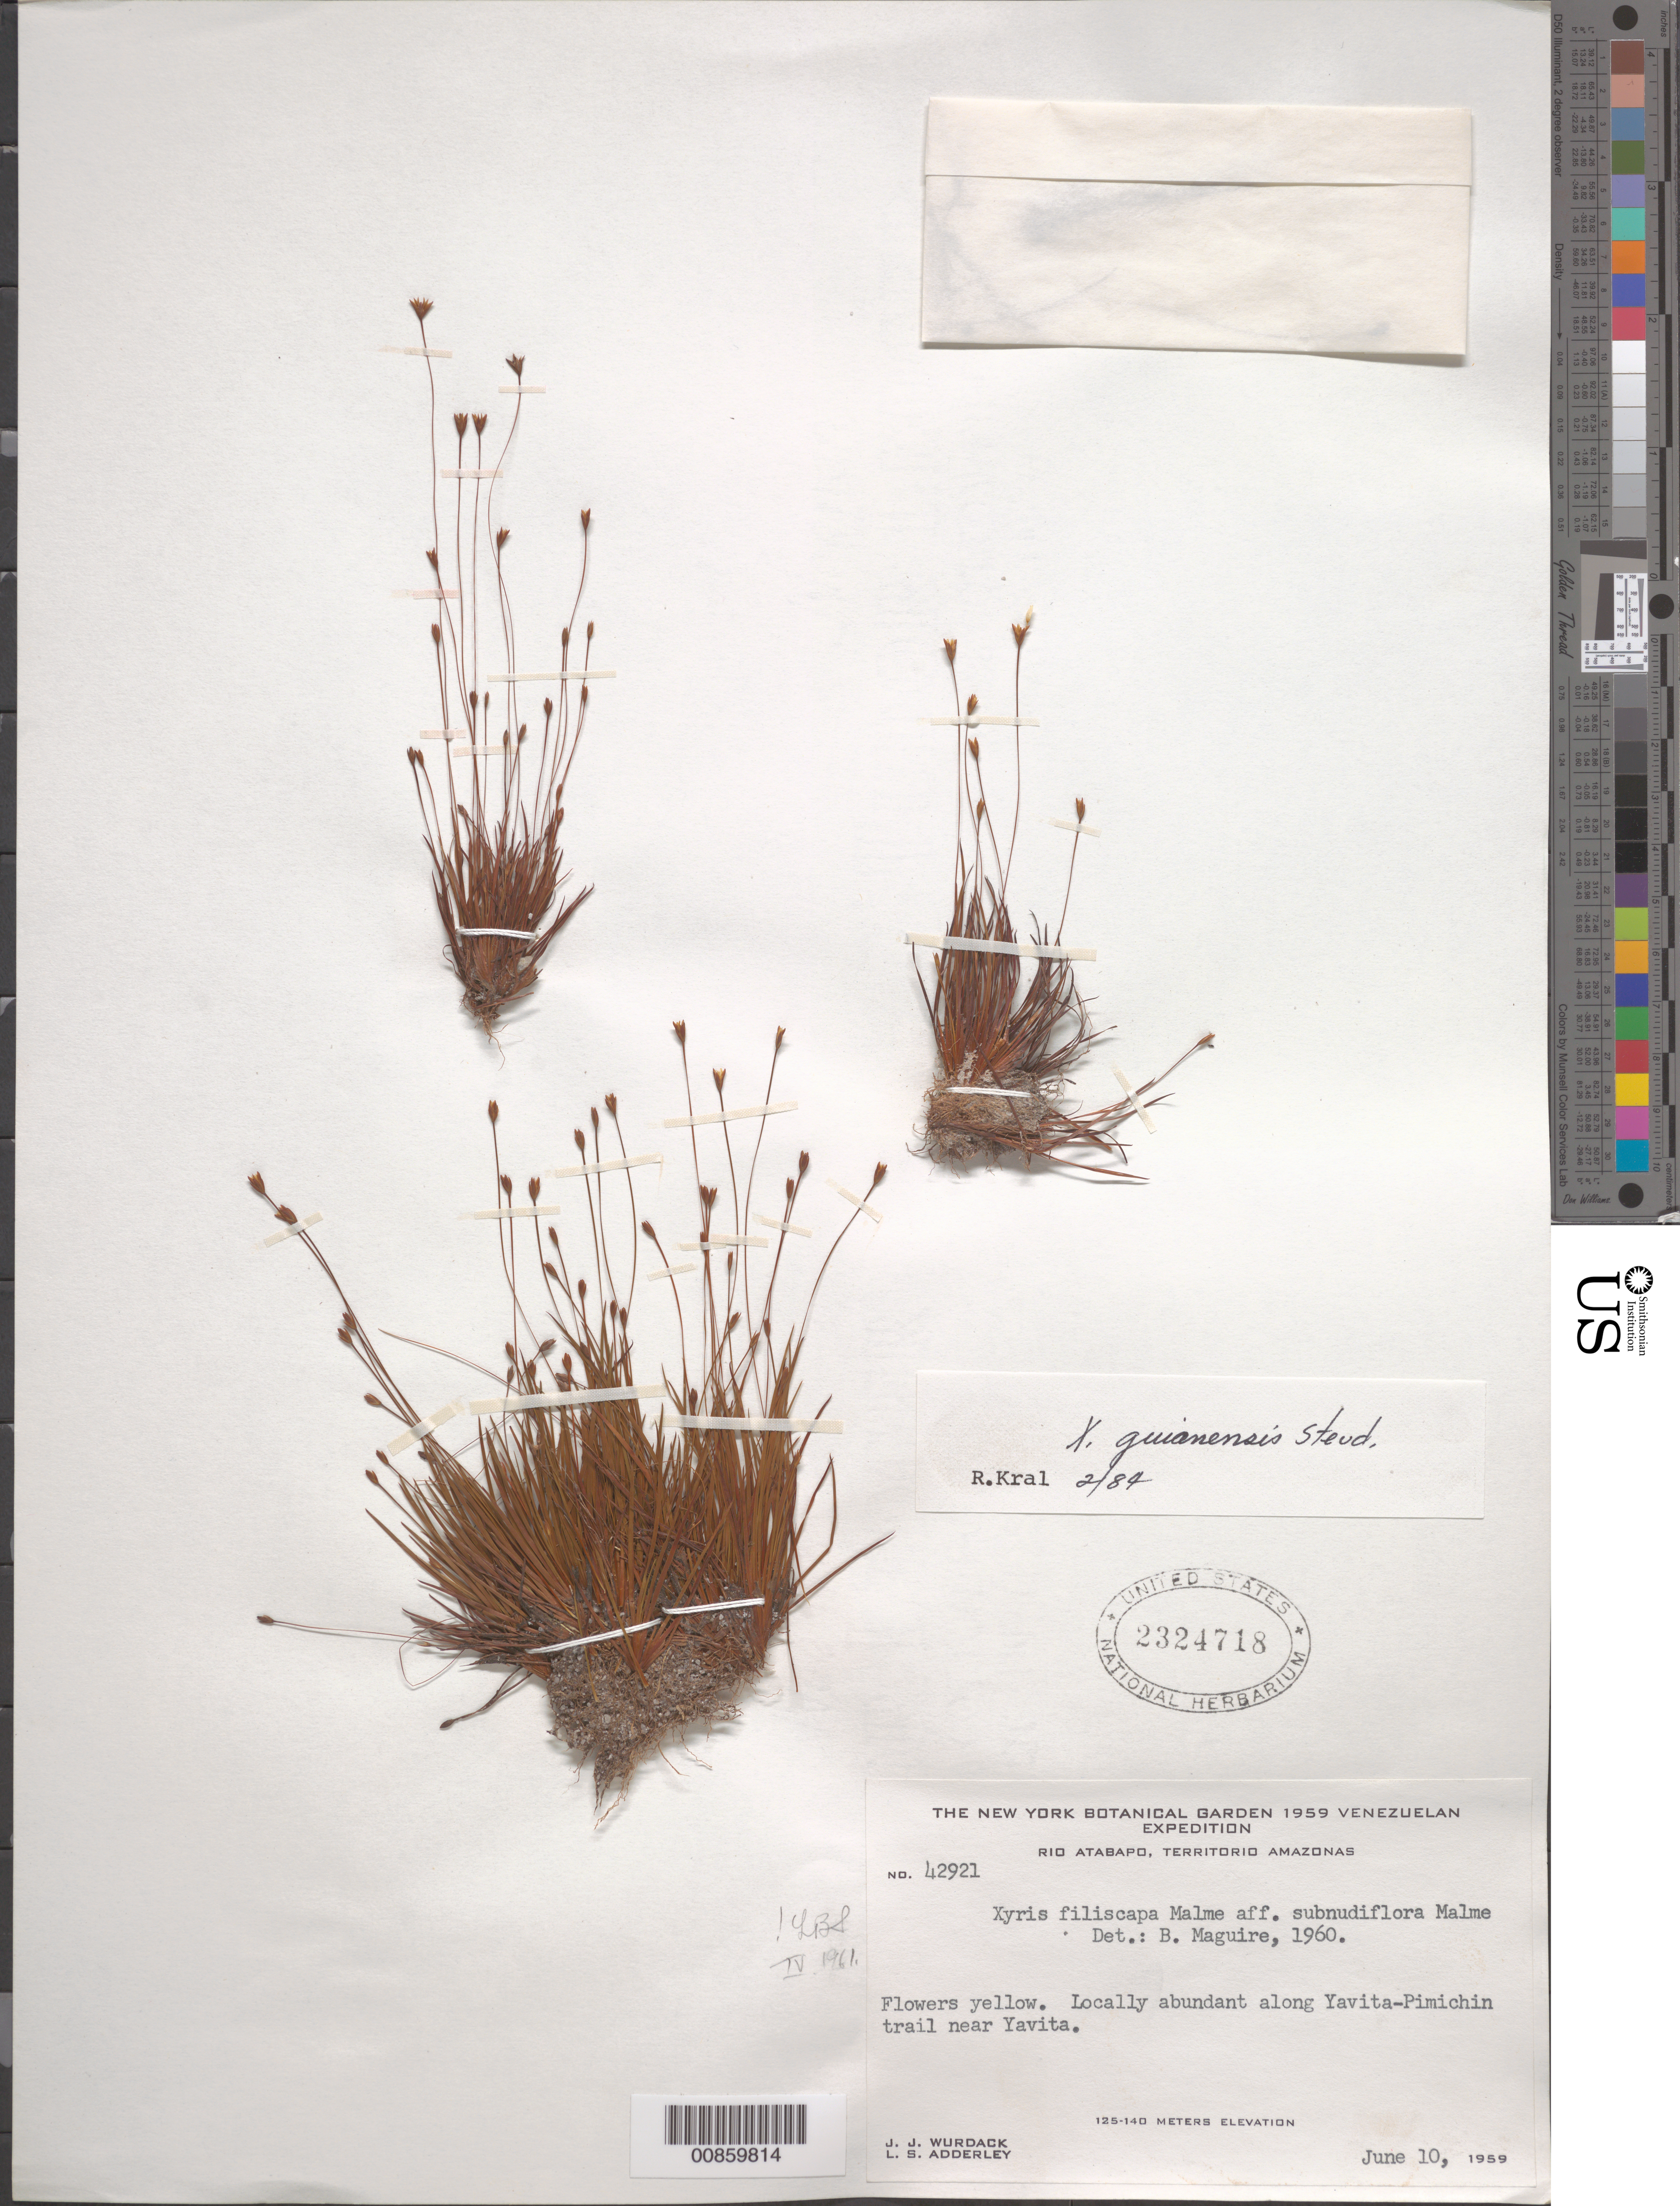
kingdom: Plantae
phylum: Tracheophyta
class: Liliopsida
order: Poales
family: Xyridaceae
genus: Xyris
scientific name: Xyris guianensis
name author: Steud.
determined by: Kral, Robert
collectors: J. J. Wurdack & L. S. Adderley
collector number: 42921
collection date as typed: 10-Jun-59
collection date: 1959-06-10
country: Venezuela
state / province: Amazonas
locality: Río Atabapo, Yavita-Pimichin trail near Yavita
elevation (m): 125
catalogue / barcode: US 2324718